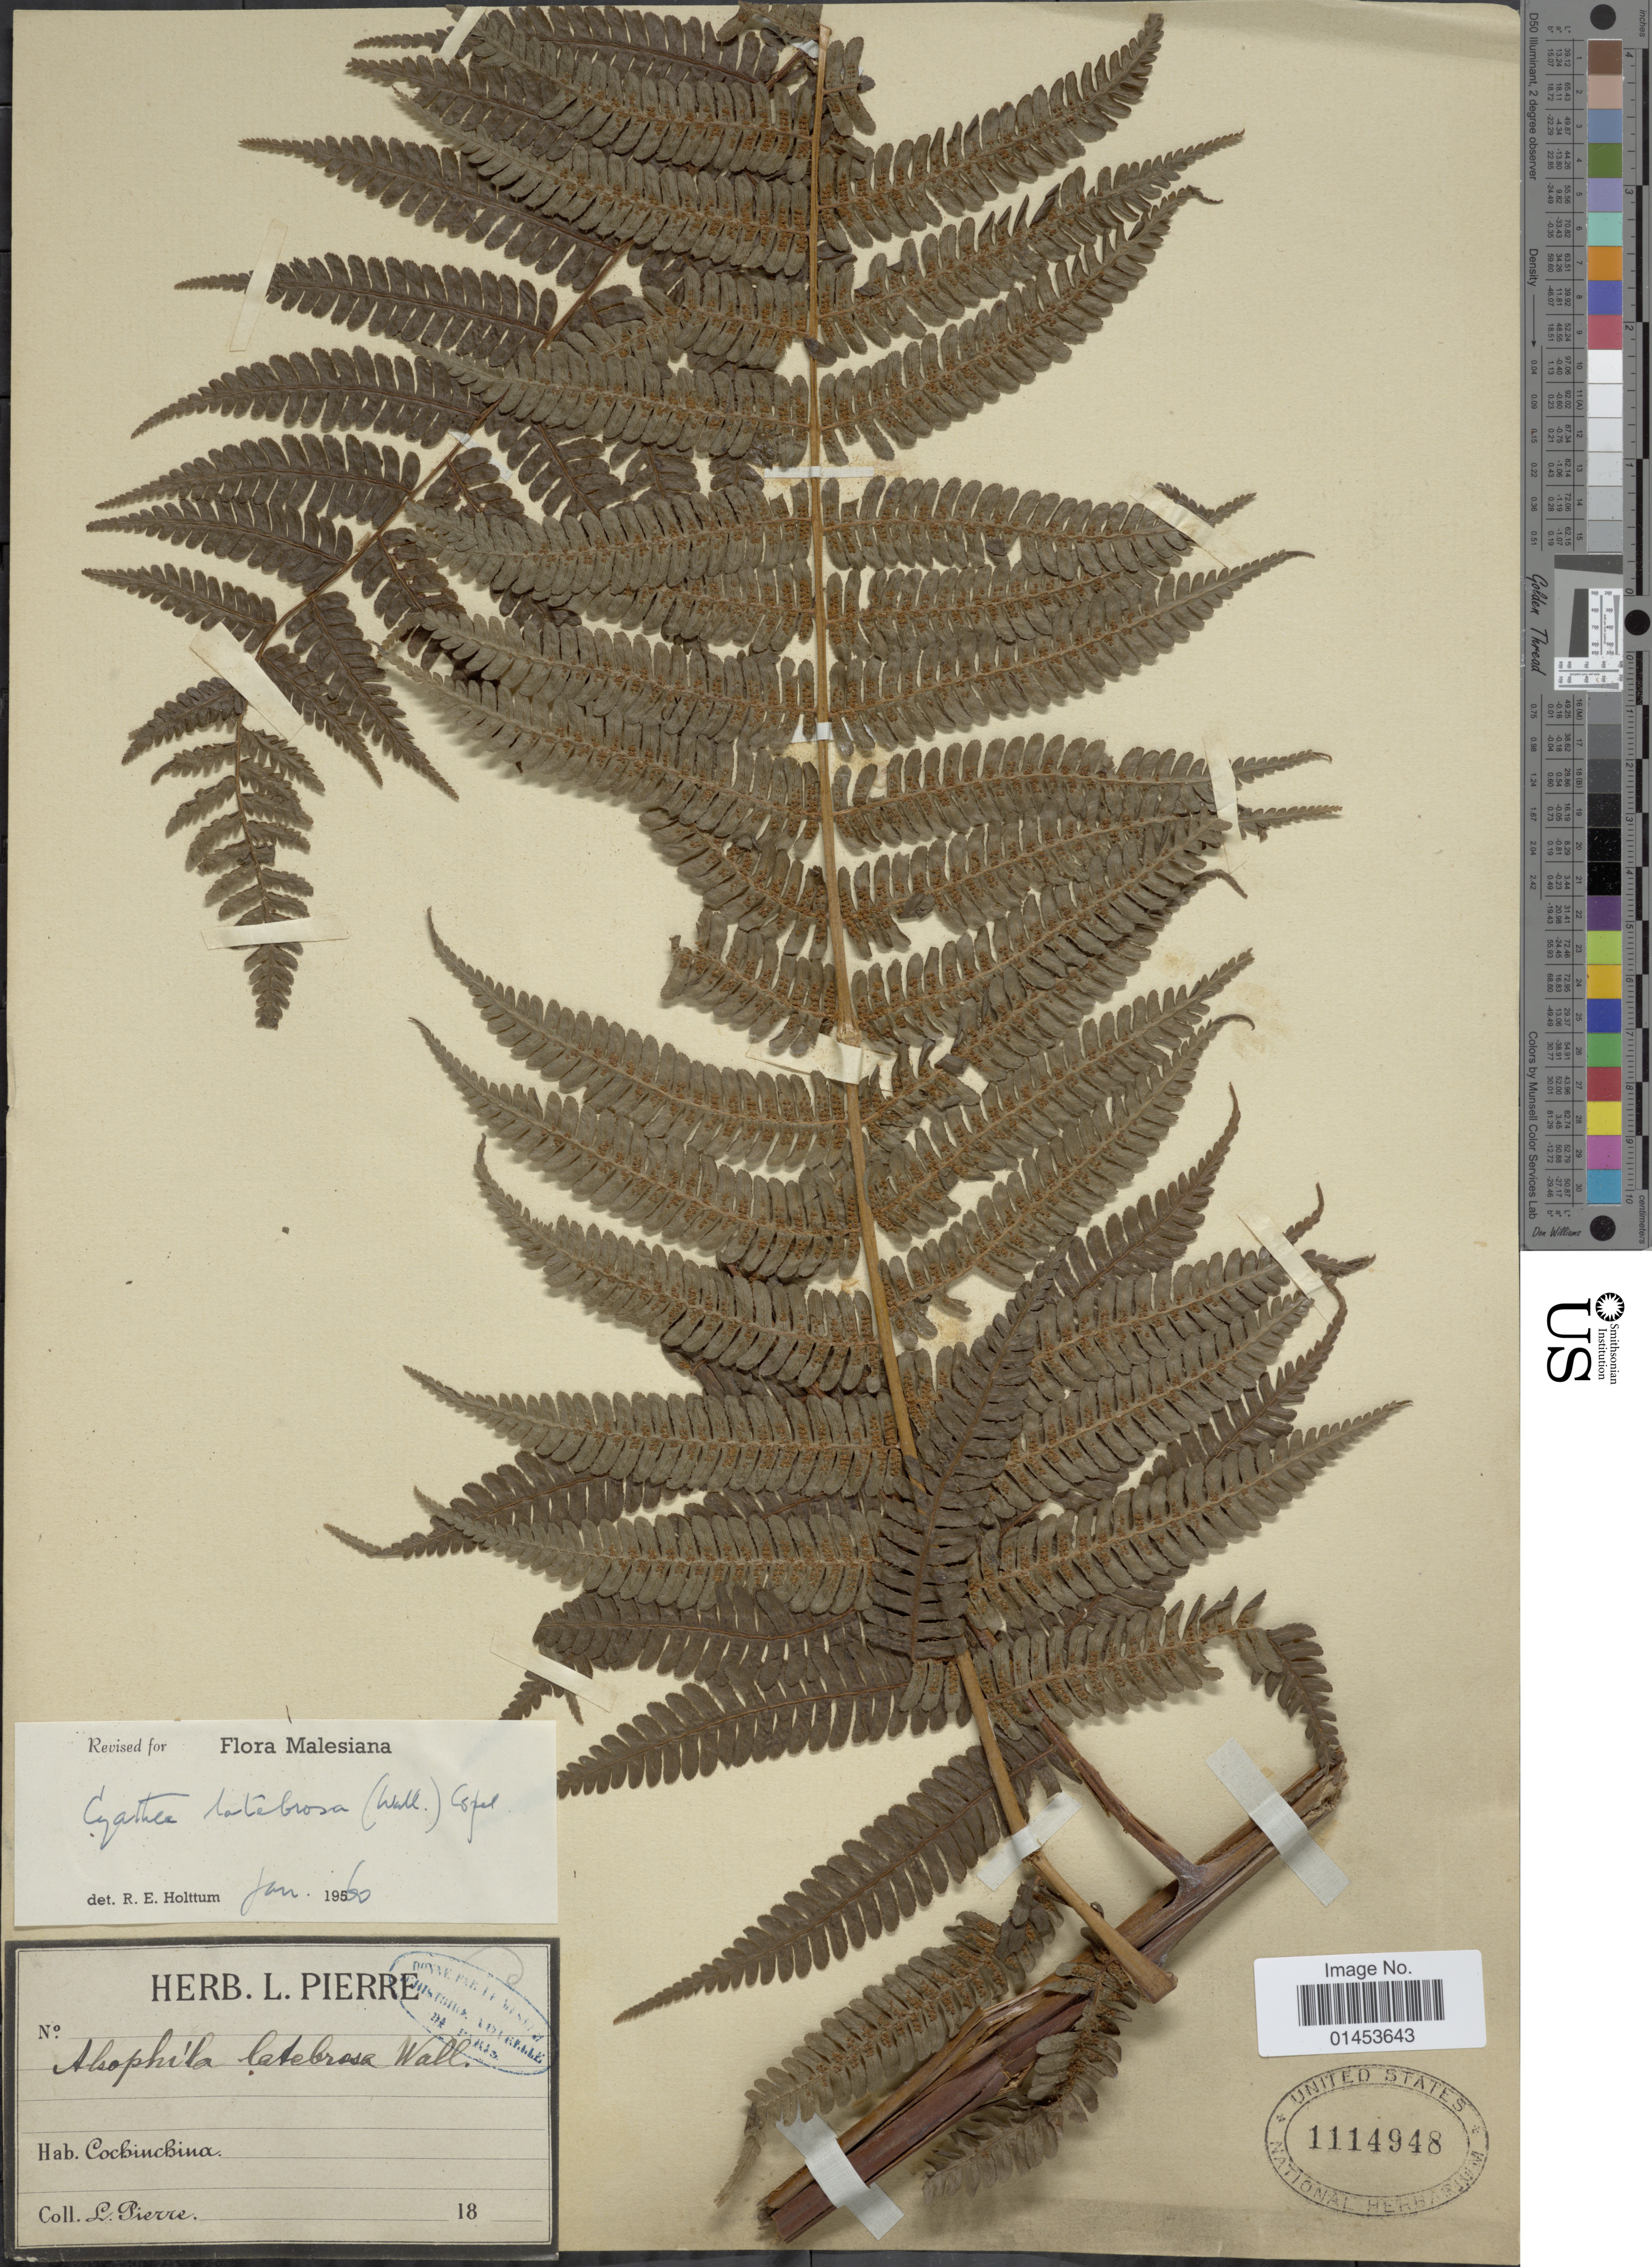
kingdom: Plantae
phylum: Tracheophyta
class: Polypodiopsida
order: Cyatheales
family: Cyatheaceae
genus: Cyathea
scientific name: Cyathea latebrosa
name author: (Wall. ex Hook.) Copel.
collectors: L. Pierre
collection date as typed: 18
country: Vietnam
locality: Cochinchina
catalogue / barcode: US 1114948